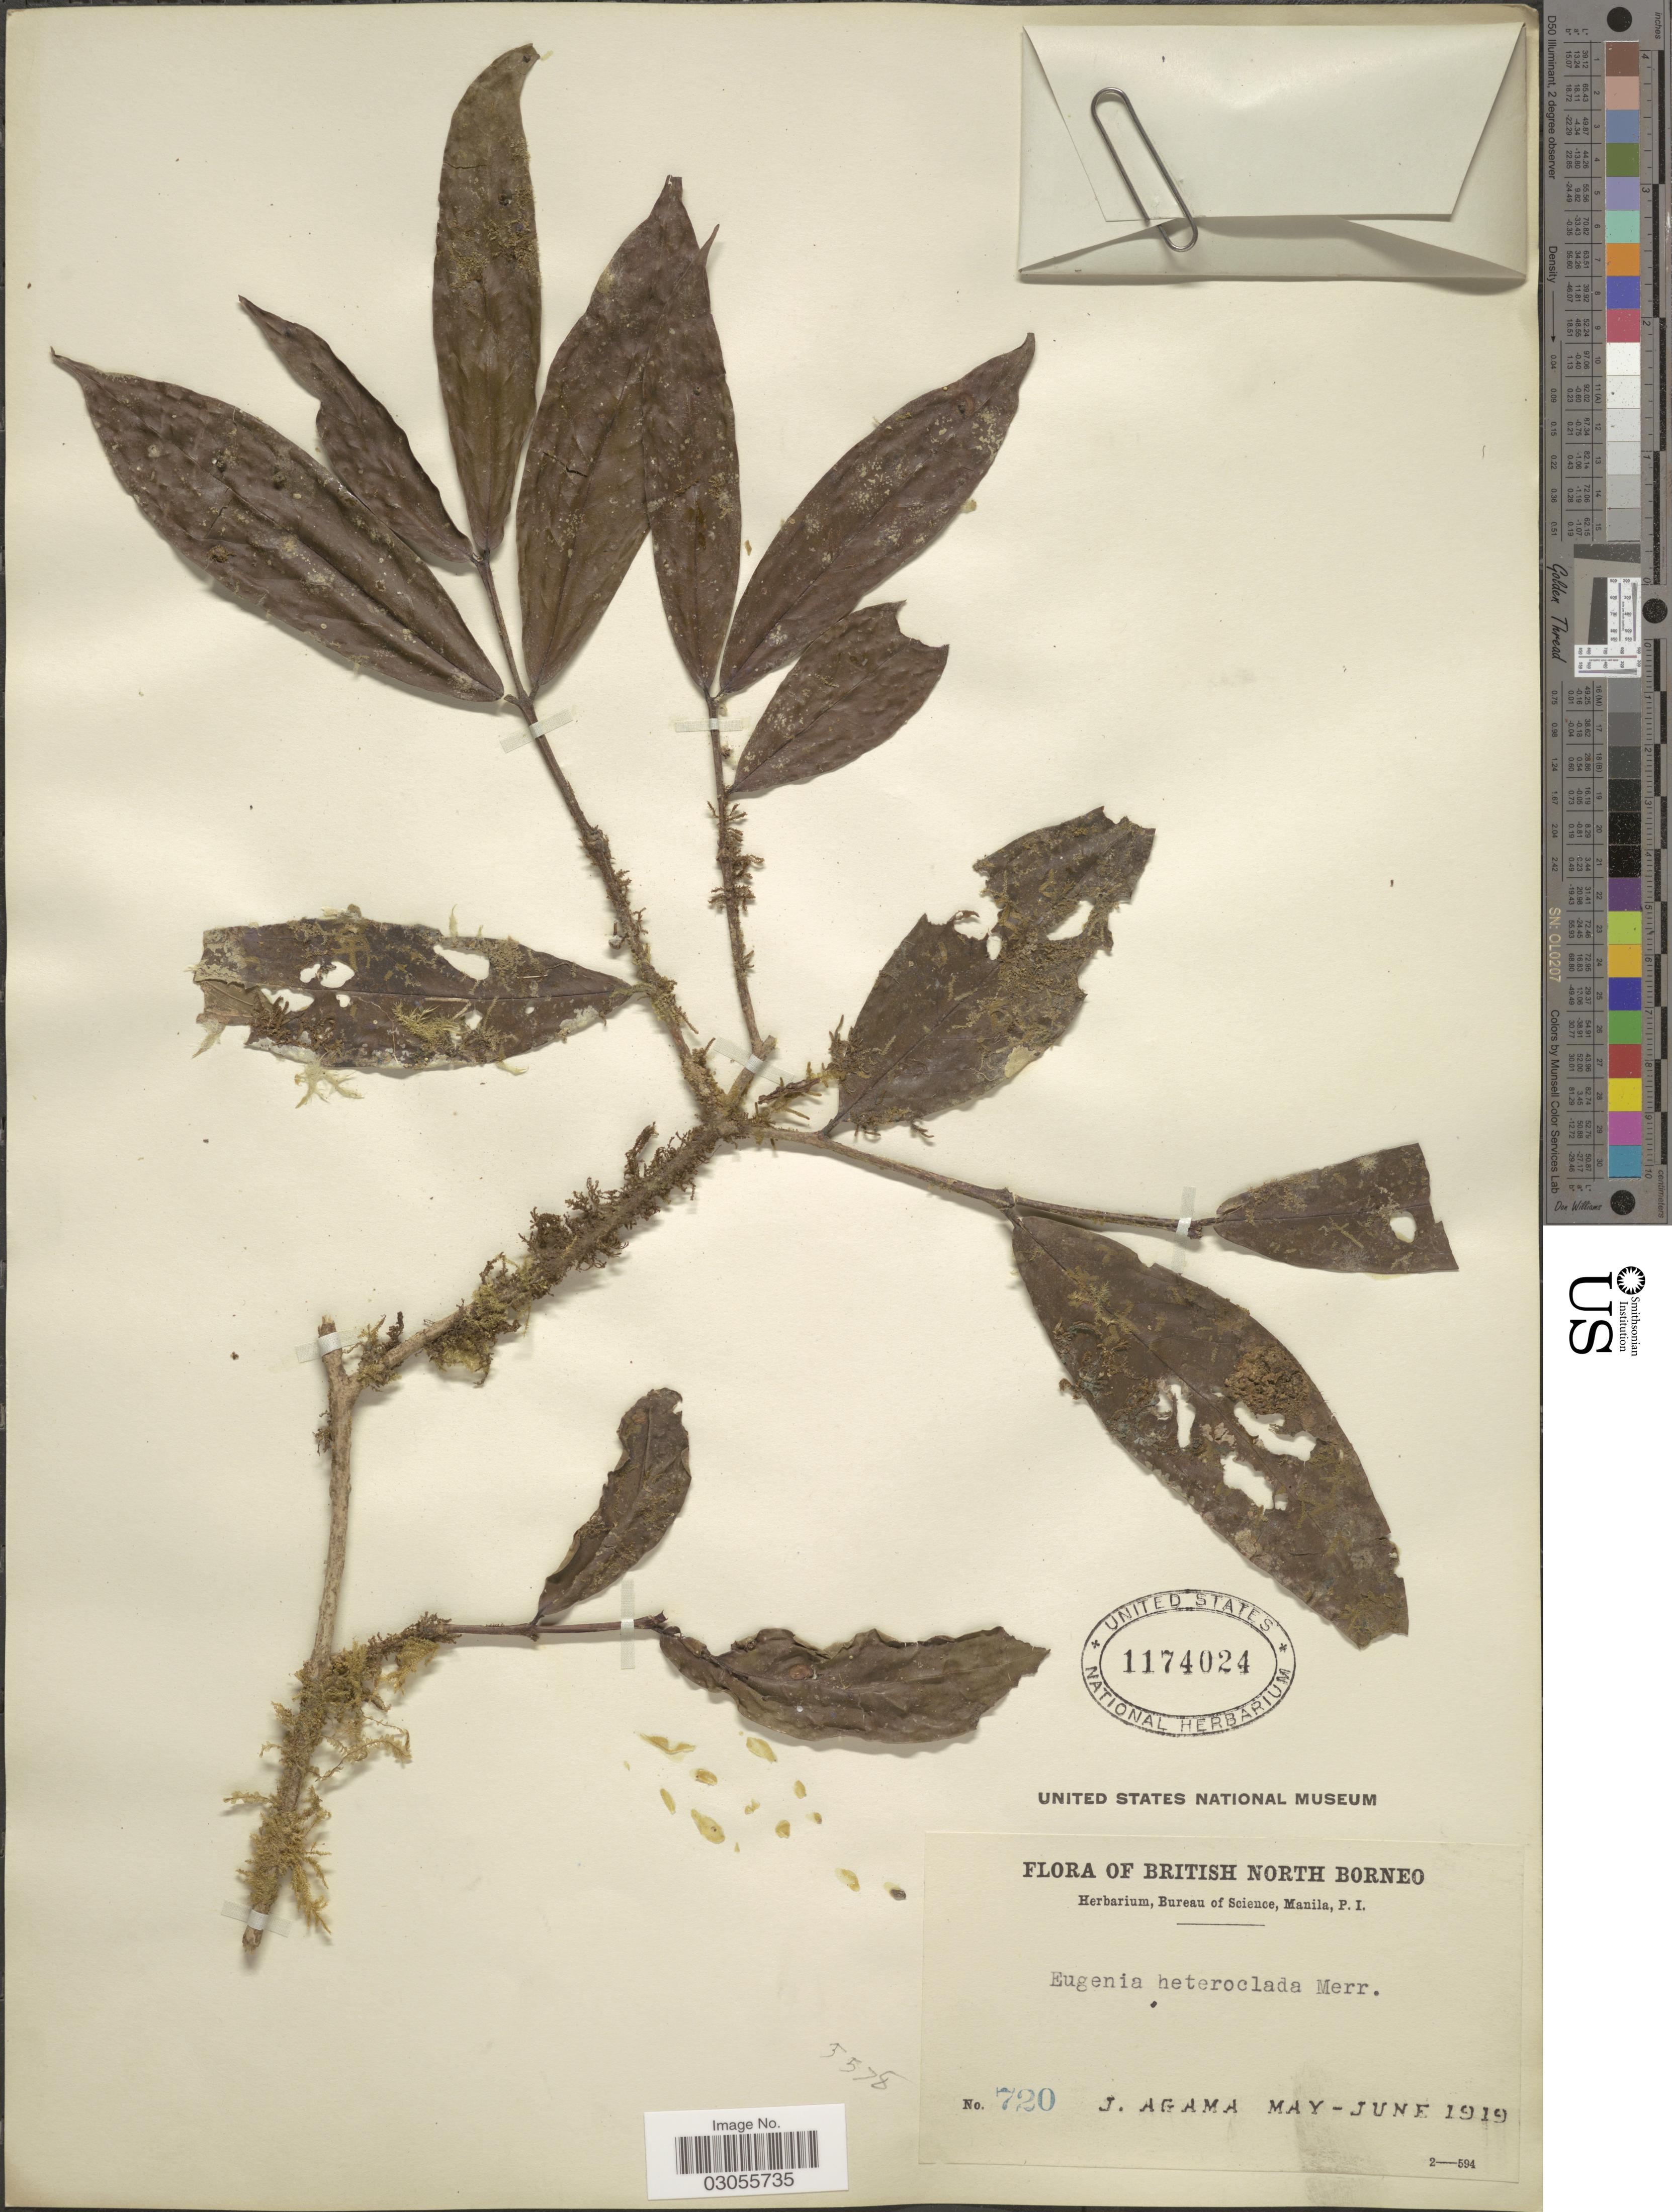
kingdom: Plantae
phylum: Tracheophyta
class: Magnoliopsida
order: Myrtales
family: Myrtaceae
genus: Eugenia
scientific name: Eugenia heteroclada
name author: Merr.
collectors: J. Agama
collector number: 720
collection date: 1919-05/1919-06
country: Malaysia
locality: British North Borneo.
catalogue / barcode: US 1174024